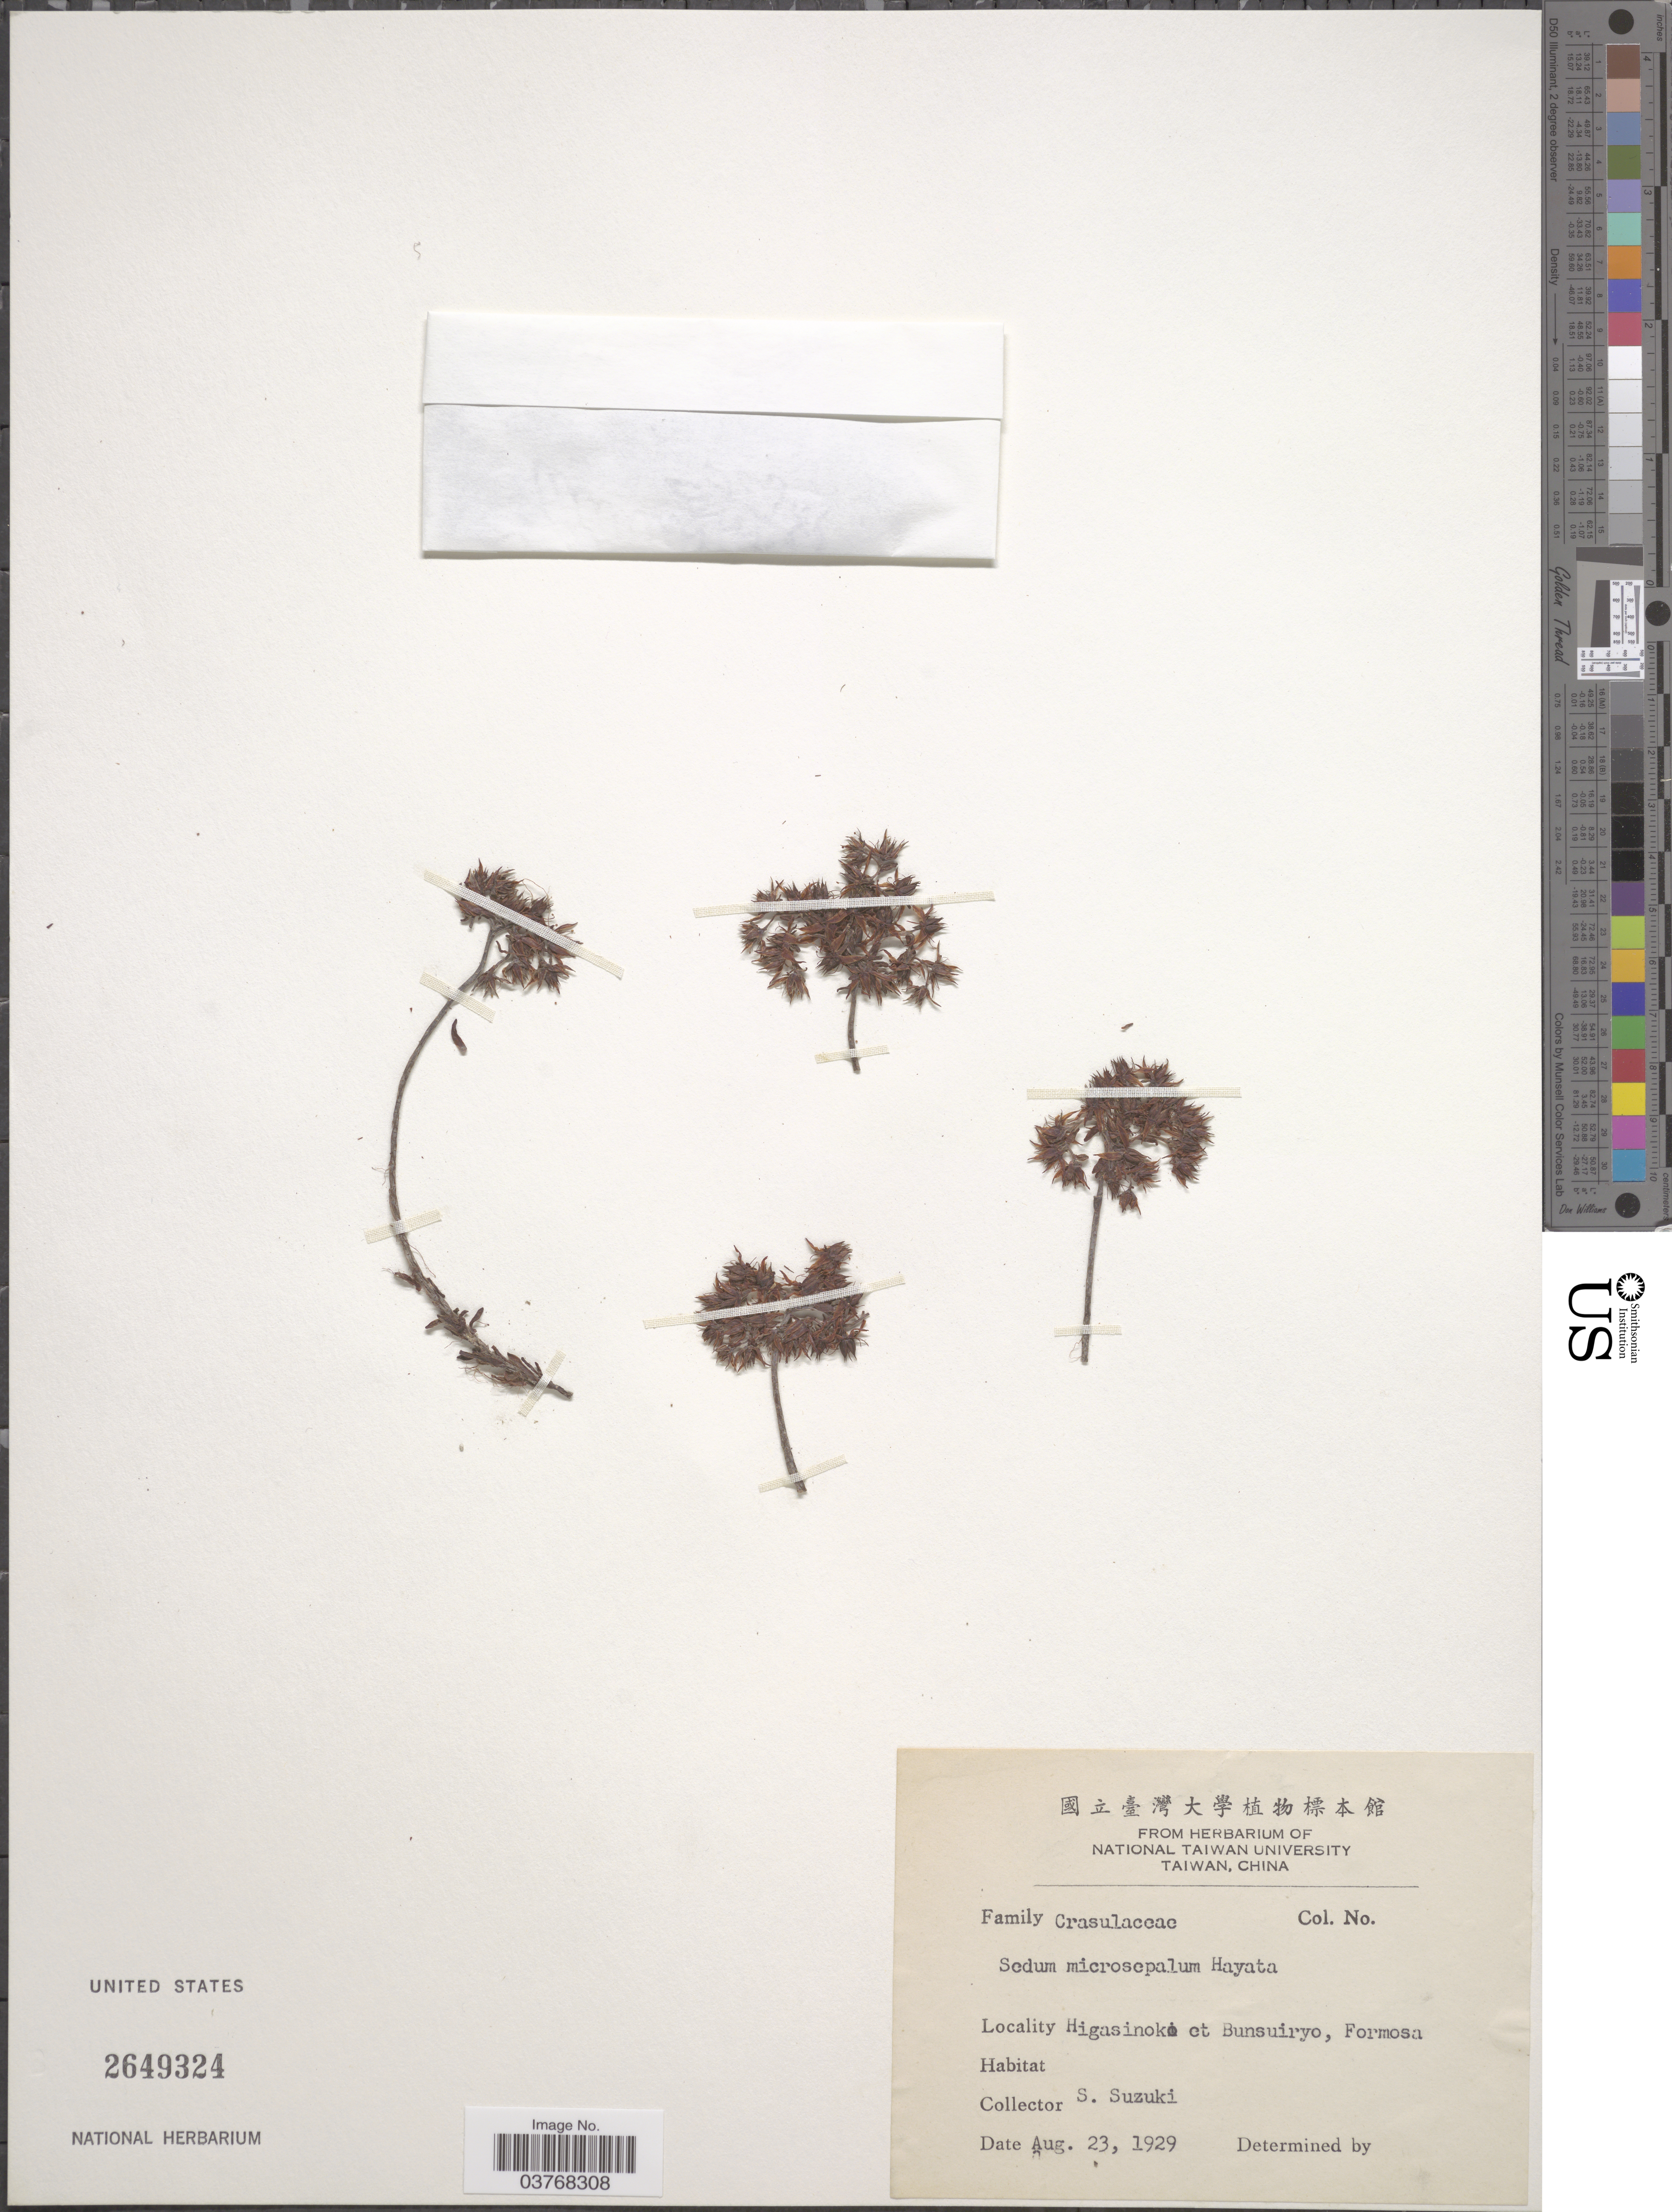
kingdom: Plantae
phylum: Tracheophyta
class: Magnoliopsida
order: Saxifragales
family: Crassulaceae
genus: Sedum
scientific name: Sedum microsepalum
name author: Hayata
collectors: S. Suzuki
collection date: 1929-08-23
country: Taiwan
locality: Higasinoko et Bunsuiryo, Formosa.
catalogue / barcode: US 2649324